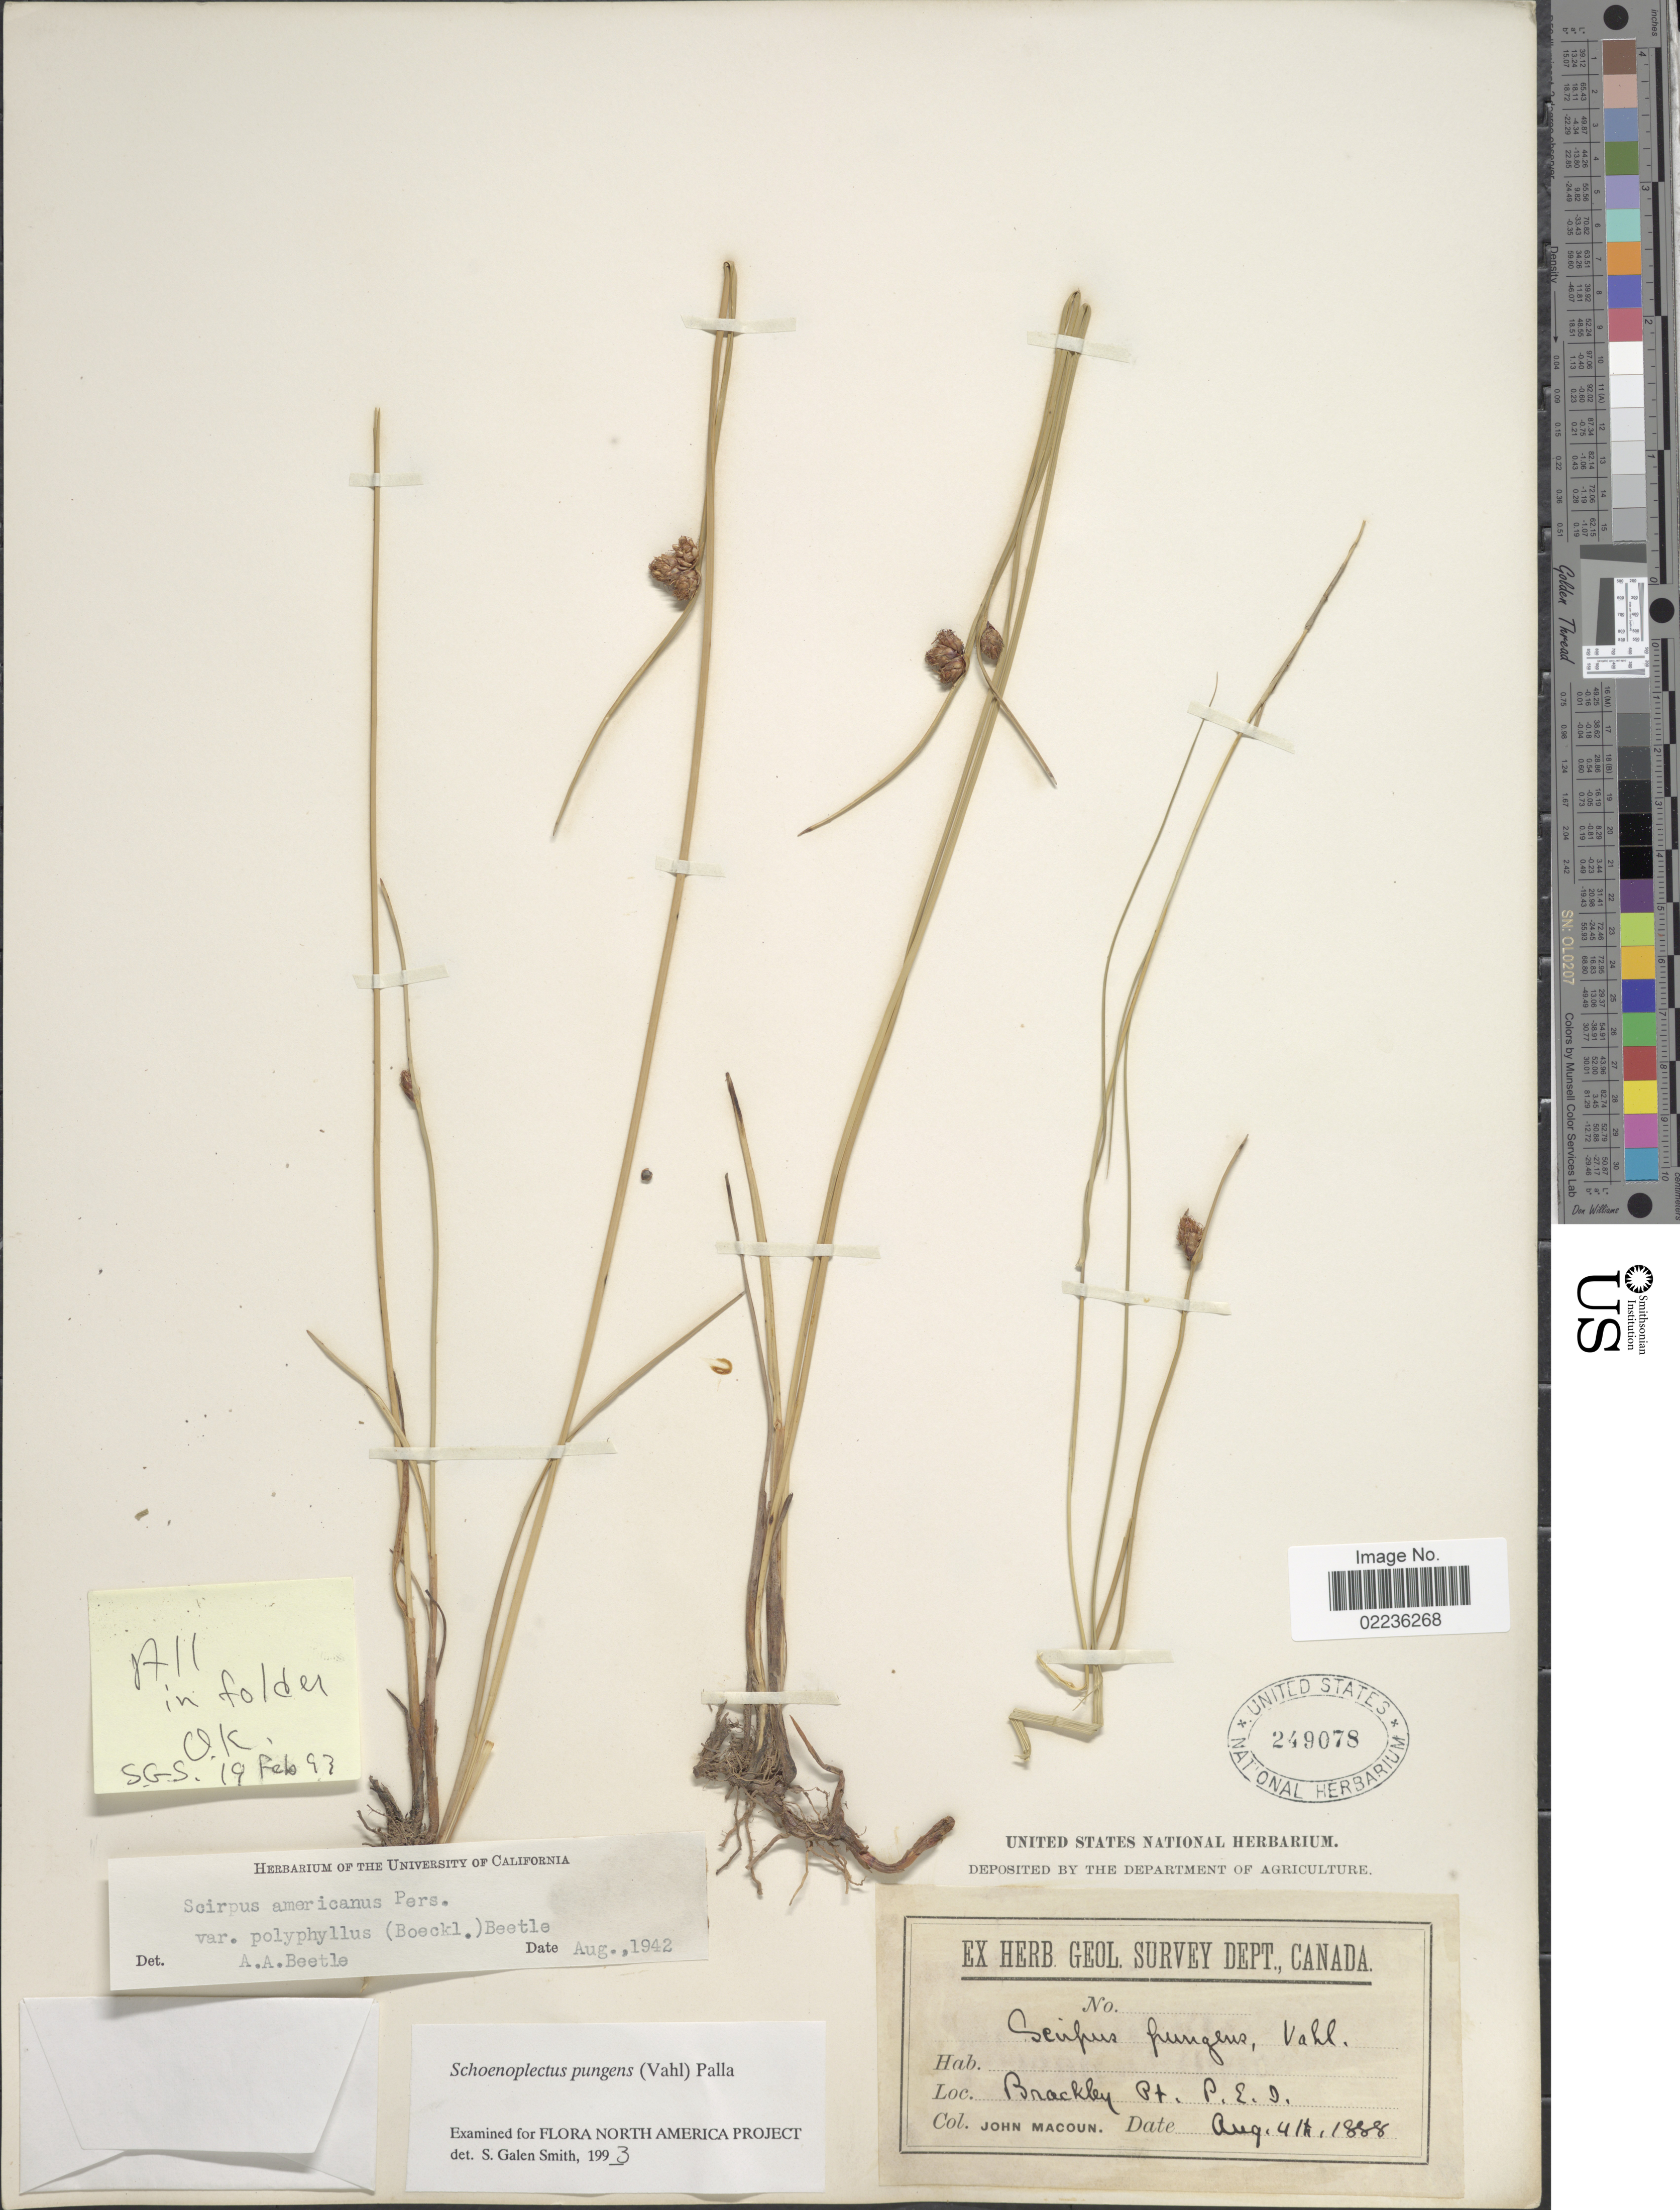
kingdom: Plantae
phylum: Tracheophyta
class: Liliopsida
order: Poales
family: Cyperaceae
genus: Schoenoplectus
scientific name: Schoenoplectus pungens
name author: (Vahl) Palla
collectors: J. Macoun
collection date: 1888-08-04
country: Canada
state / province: Prince Edward Island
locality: Brackley Pt. P. E. I.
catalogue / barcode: US 249078